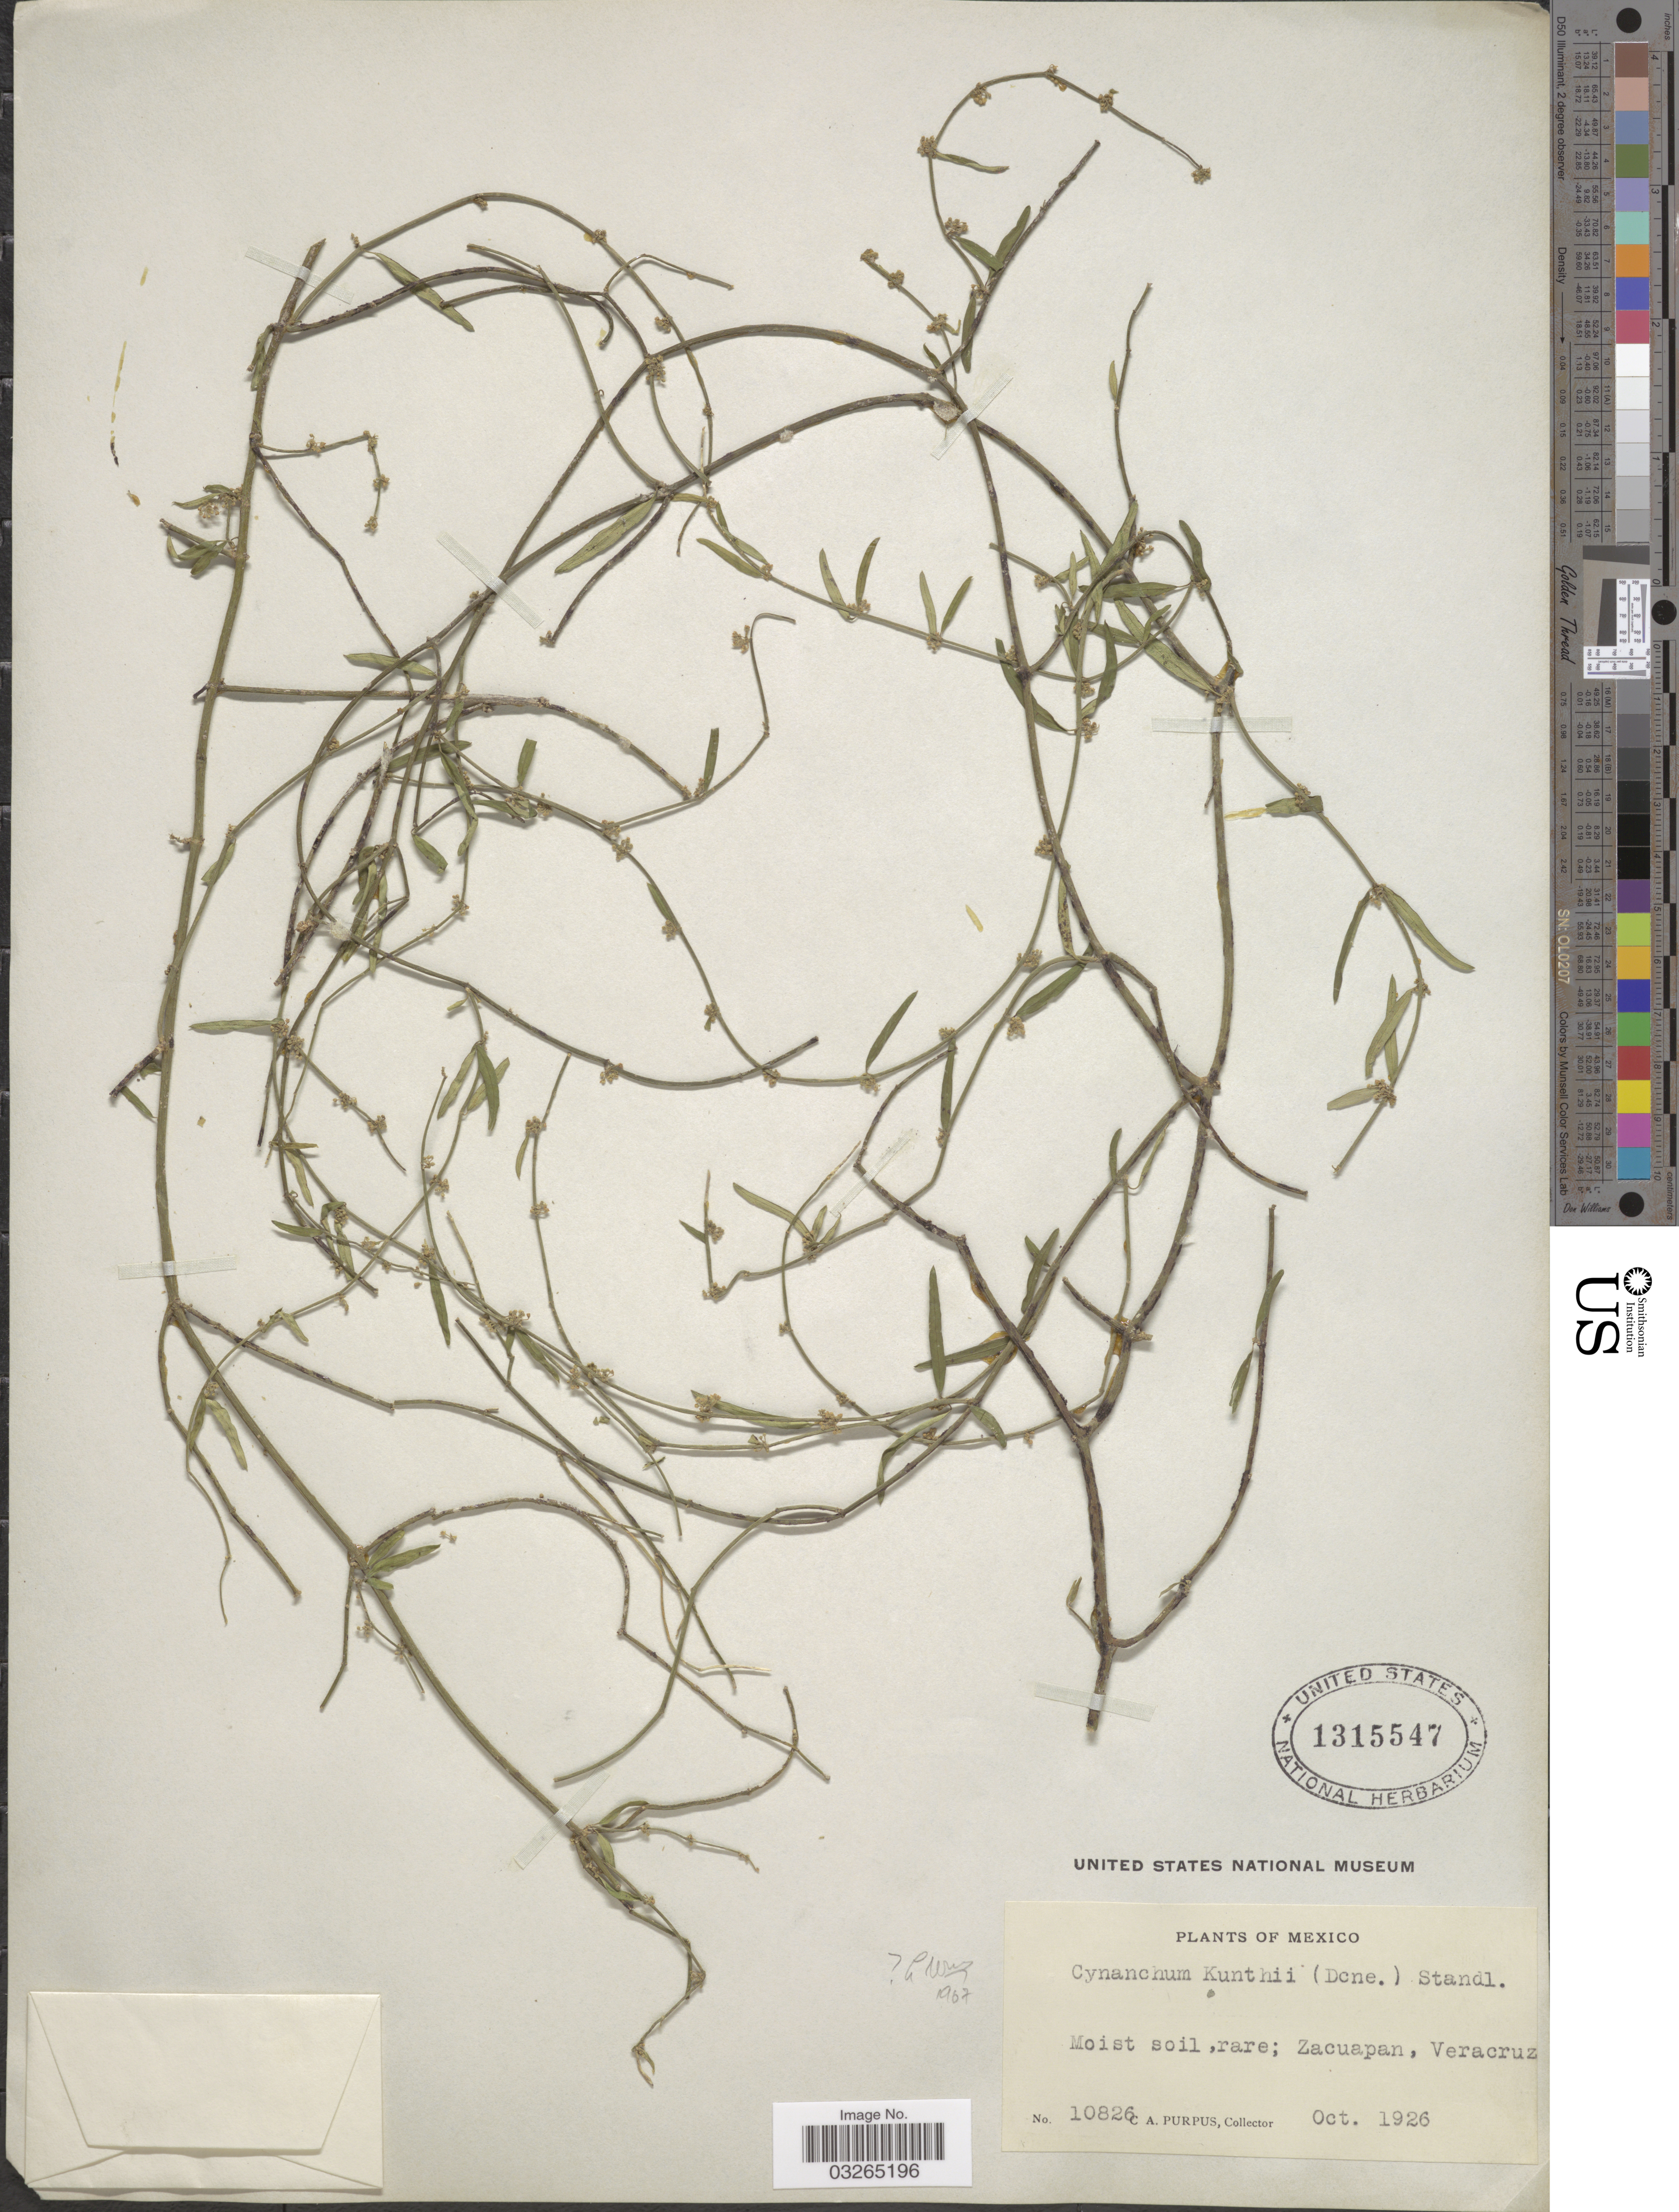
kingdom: Plantae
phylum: Tracheophyta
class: Magnoliopsida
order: Gentianales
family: Apocynaceae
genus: Orthosia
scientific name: Orthosia angustifolia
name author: (Turcz.) Liede & Meve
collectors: C. A. Purpus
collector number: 10826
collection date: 1926-10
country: Mexico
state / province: Veracruz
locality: Zacuapan, Veracruz.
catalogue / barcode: US 1315547